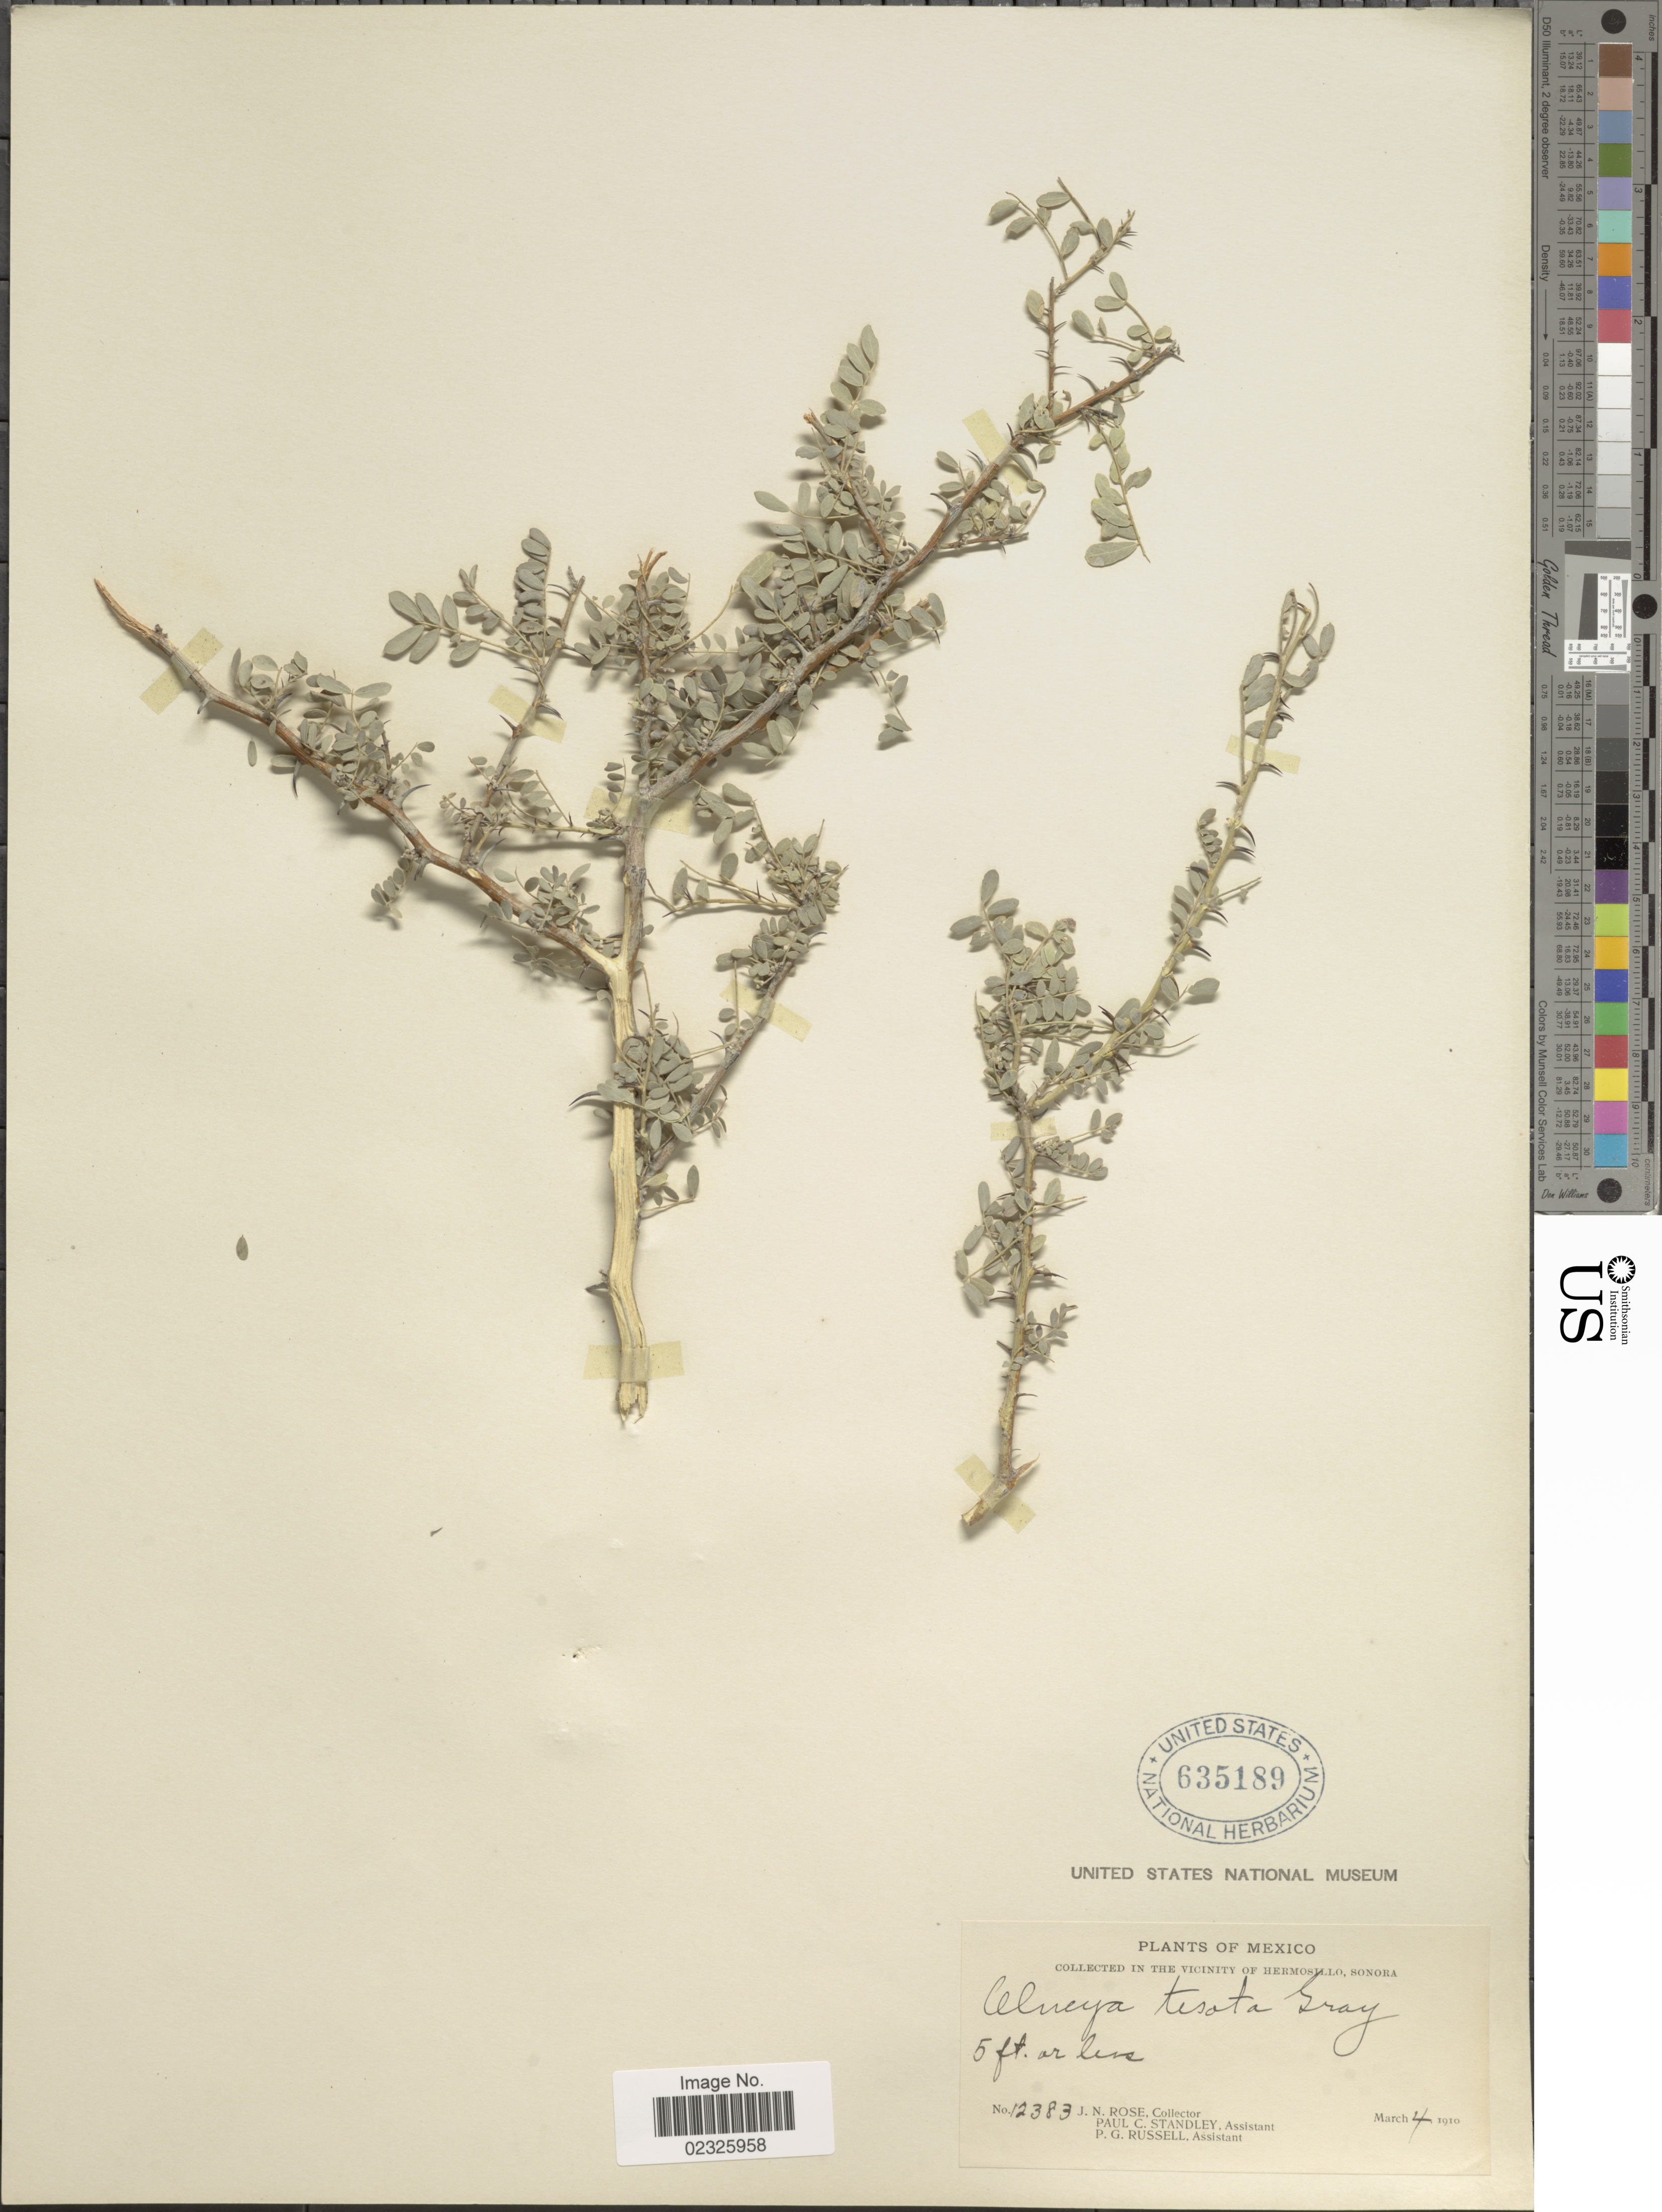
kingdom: Plantae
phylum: Tracheophyta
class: Magnoliopsida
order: Fabales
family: Fabaceae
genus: Olneya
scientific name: Olneya tesota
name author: A. Gray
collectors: J. N. Rose, P. C. Standley & P. G. Russell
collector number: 12383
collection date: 1910-03-04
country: Mexico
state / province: Sonora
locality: In the vicinity of Hermosillo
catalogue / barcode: US 635189